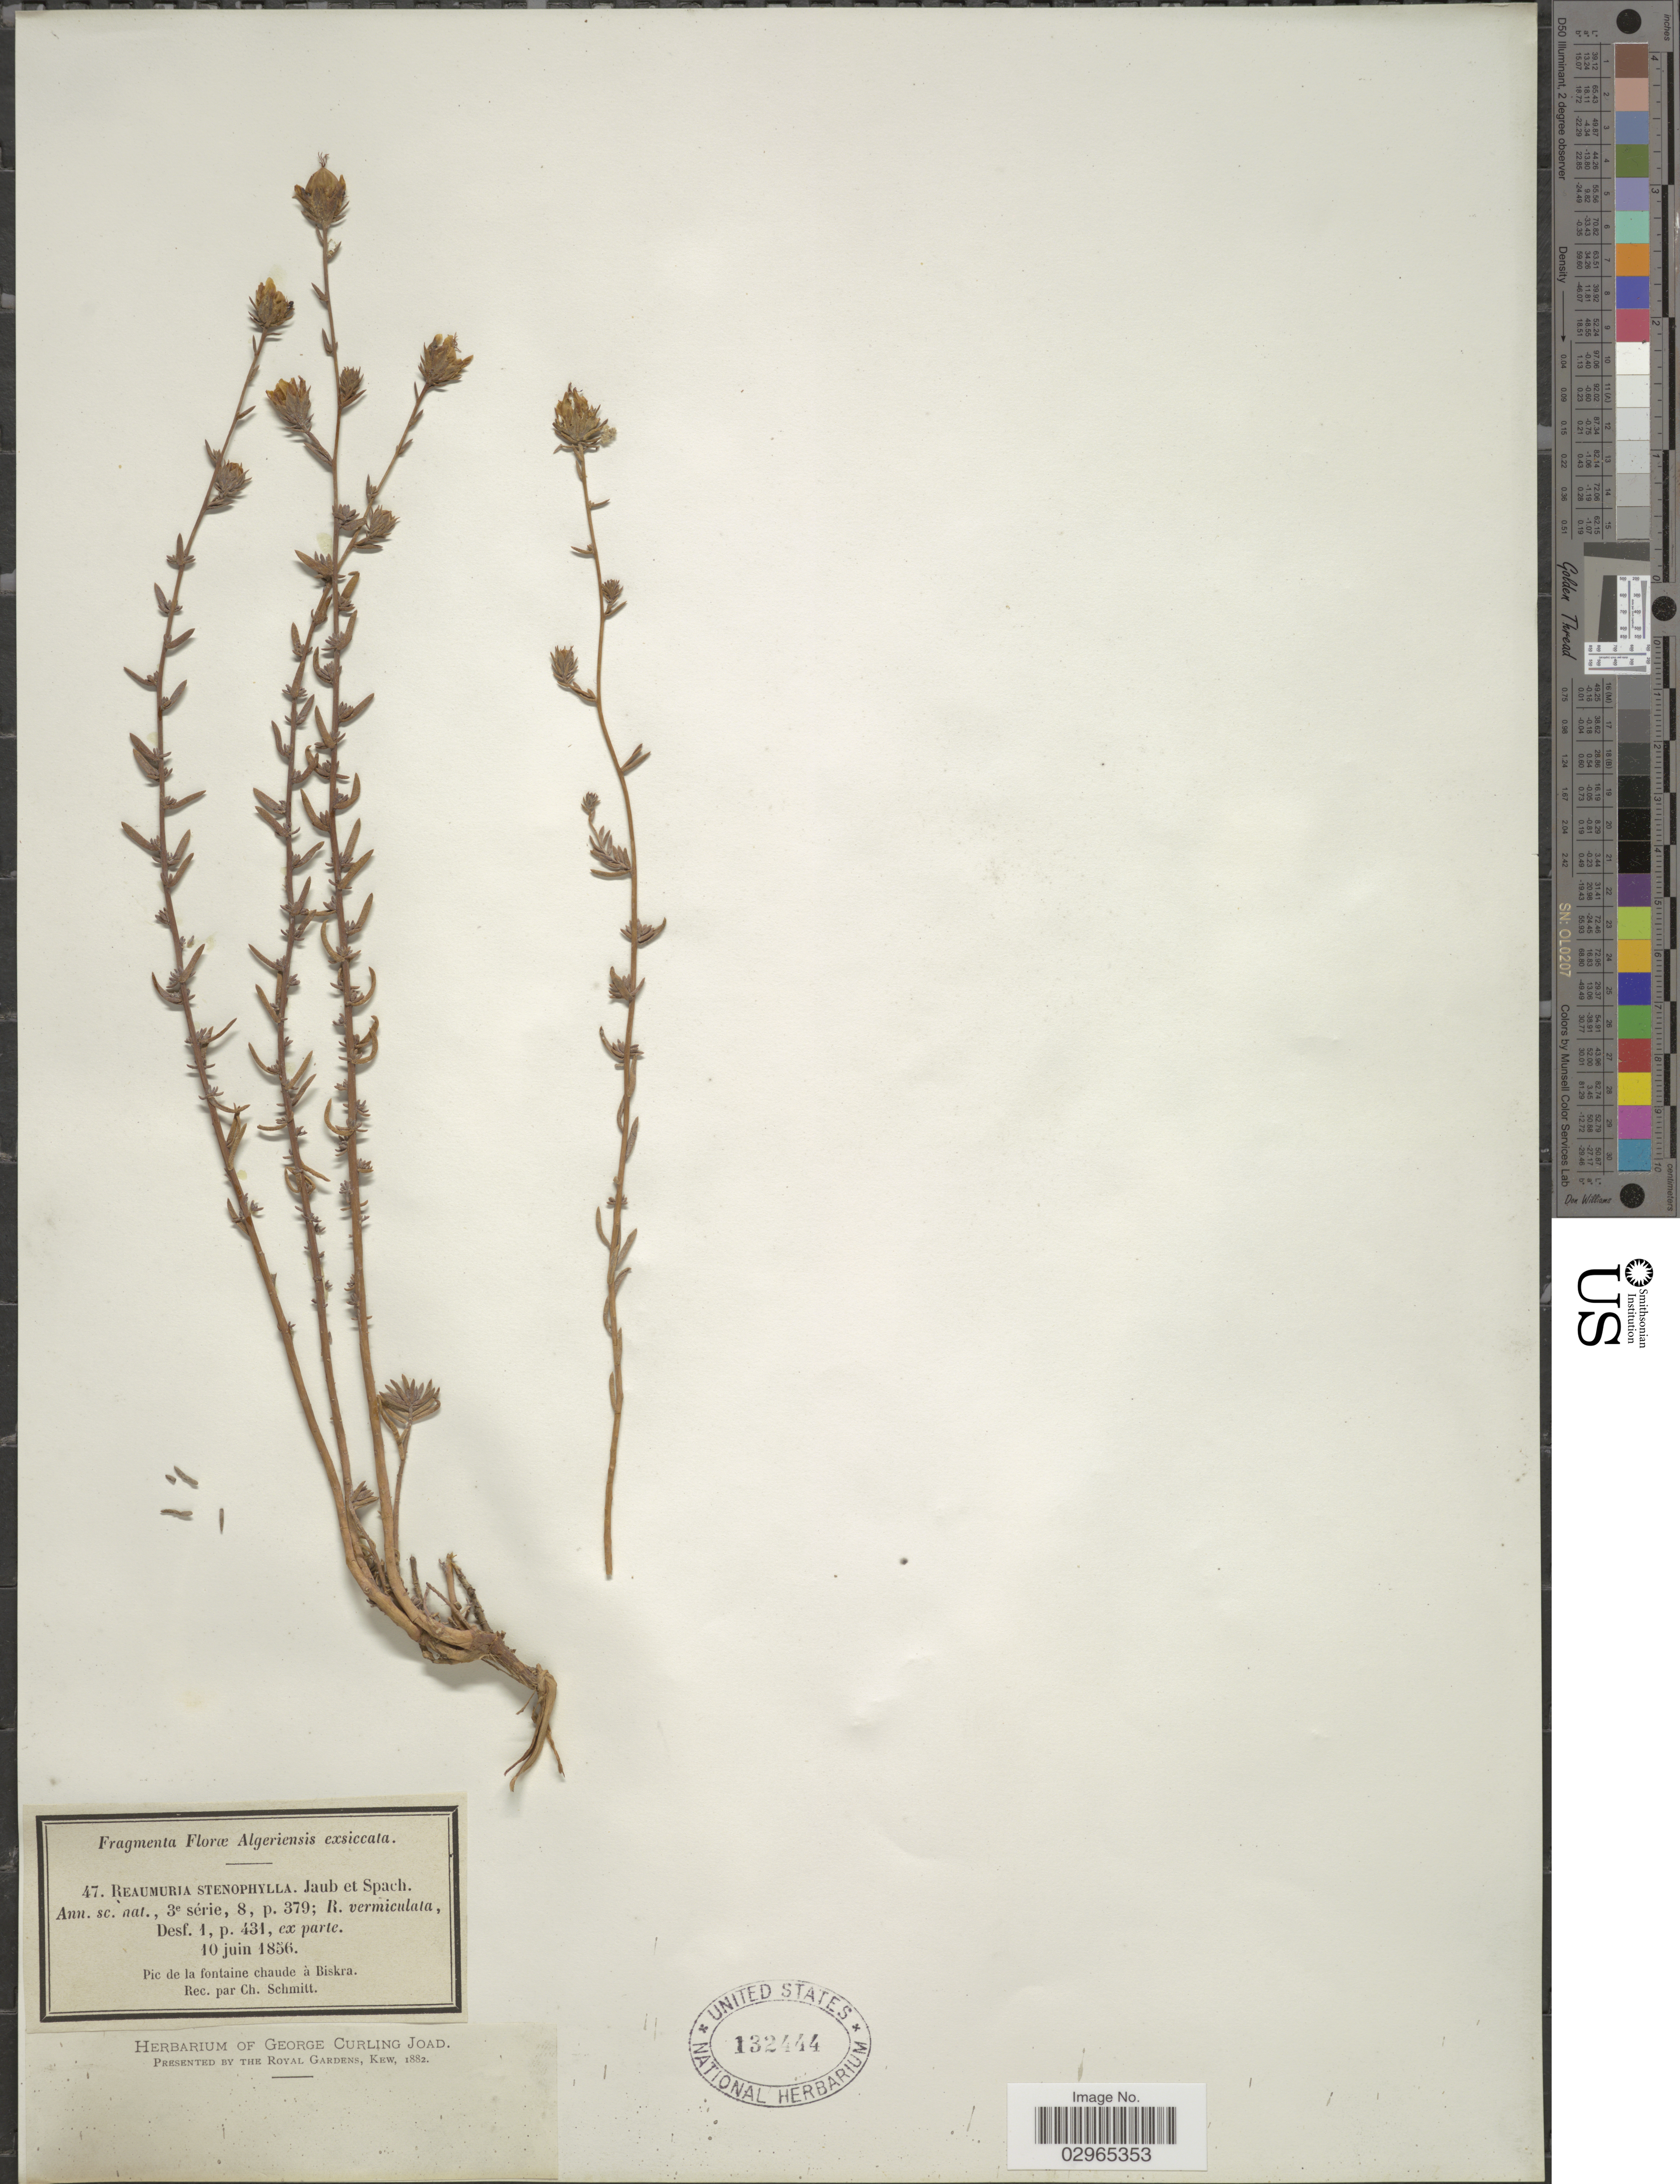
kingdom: Plantae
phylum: Tracheophyta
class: Magnoliopsida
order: Caryophyllales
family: Tamaricaceae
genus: Reaumuria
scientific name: Reaumuria stenophylla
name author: Jaub. & Spach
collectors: C. Schmitt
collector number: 47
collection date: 1856-06-10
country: Algeria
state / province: Biskra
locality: Pic de la fontaine chaude à Biskra.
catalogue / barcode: US 132444